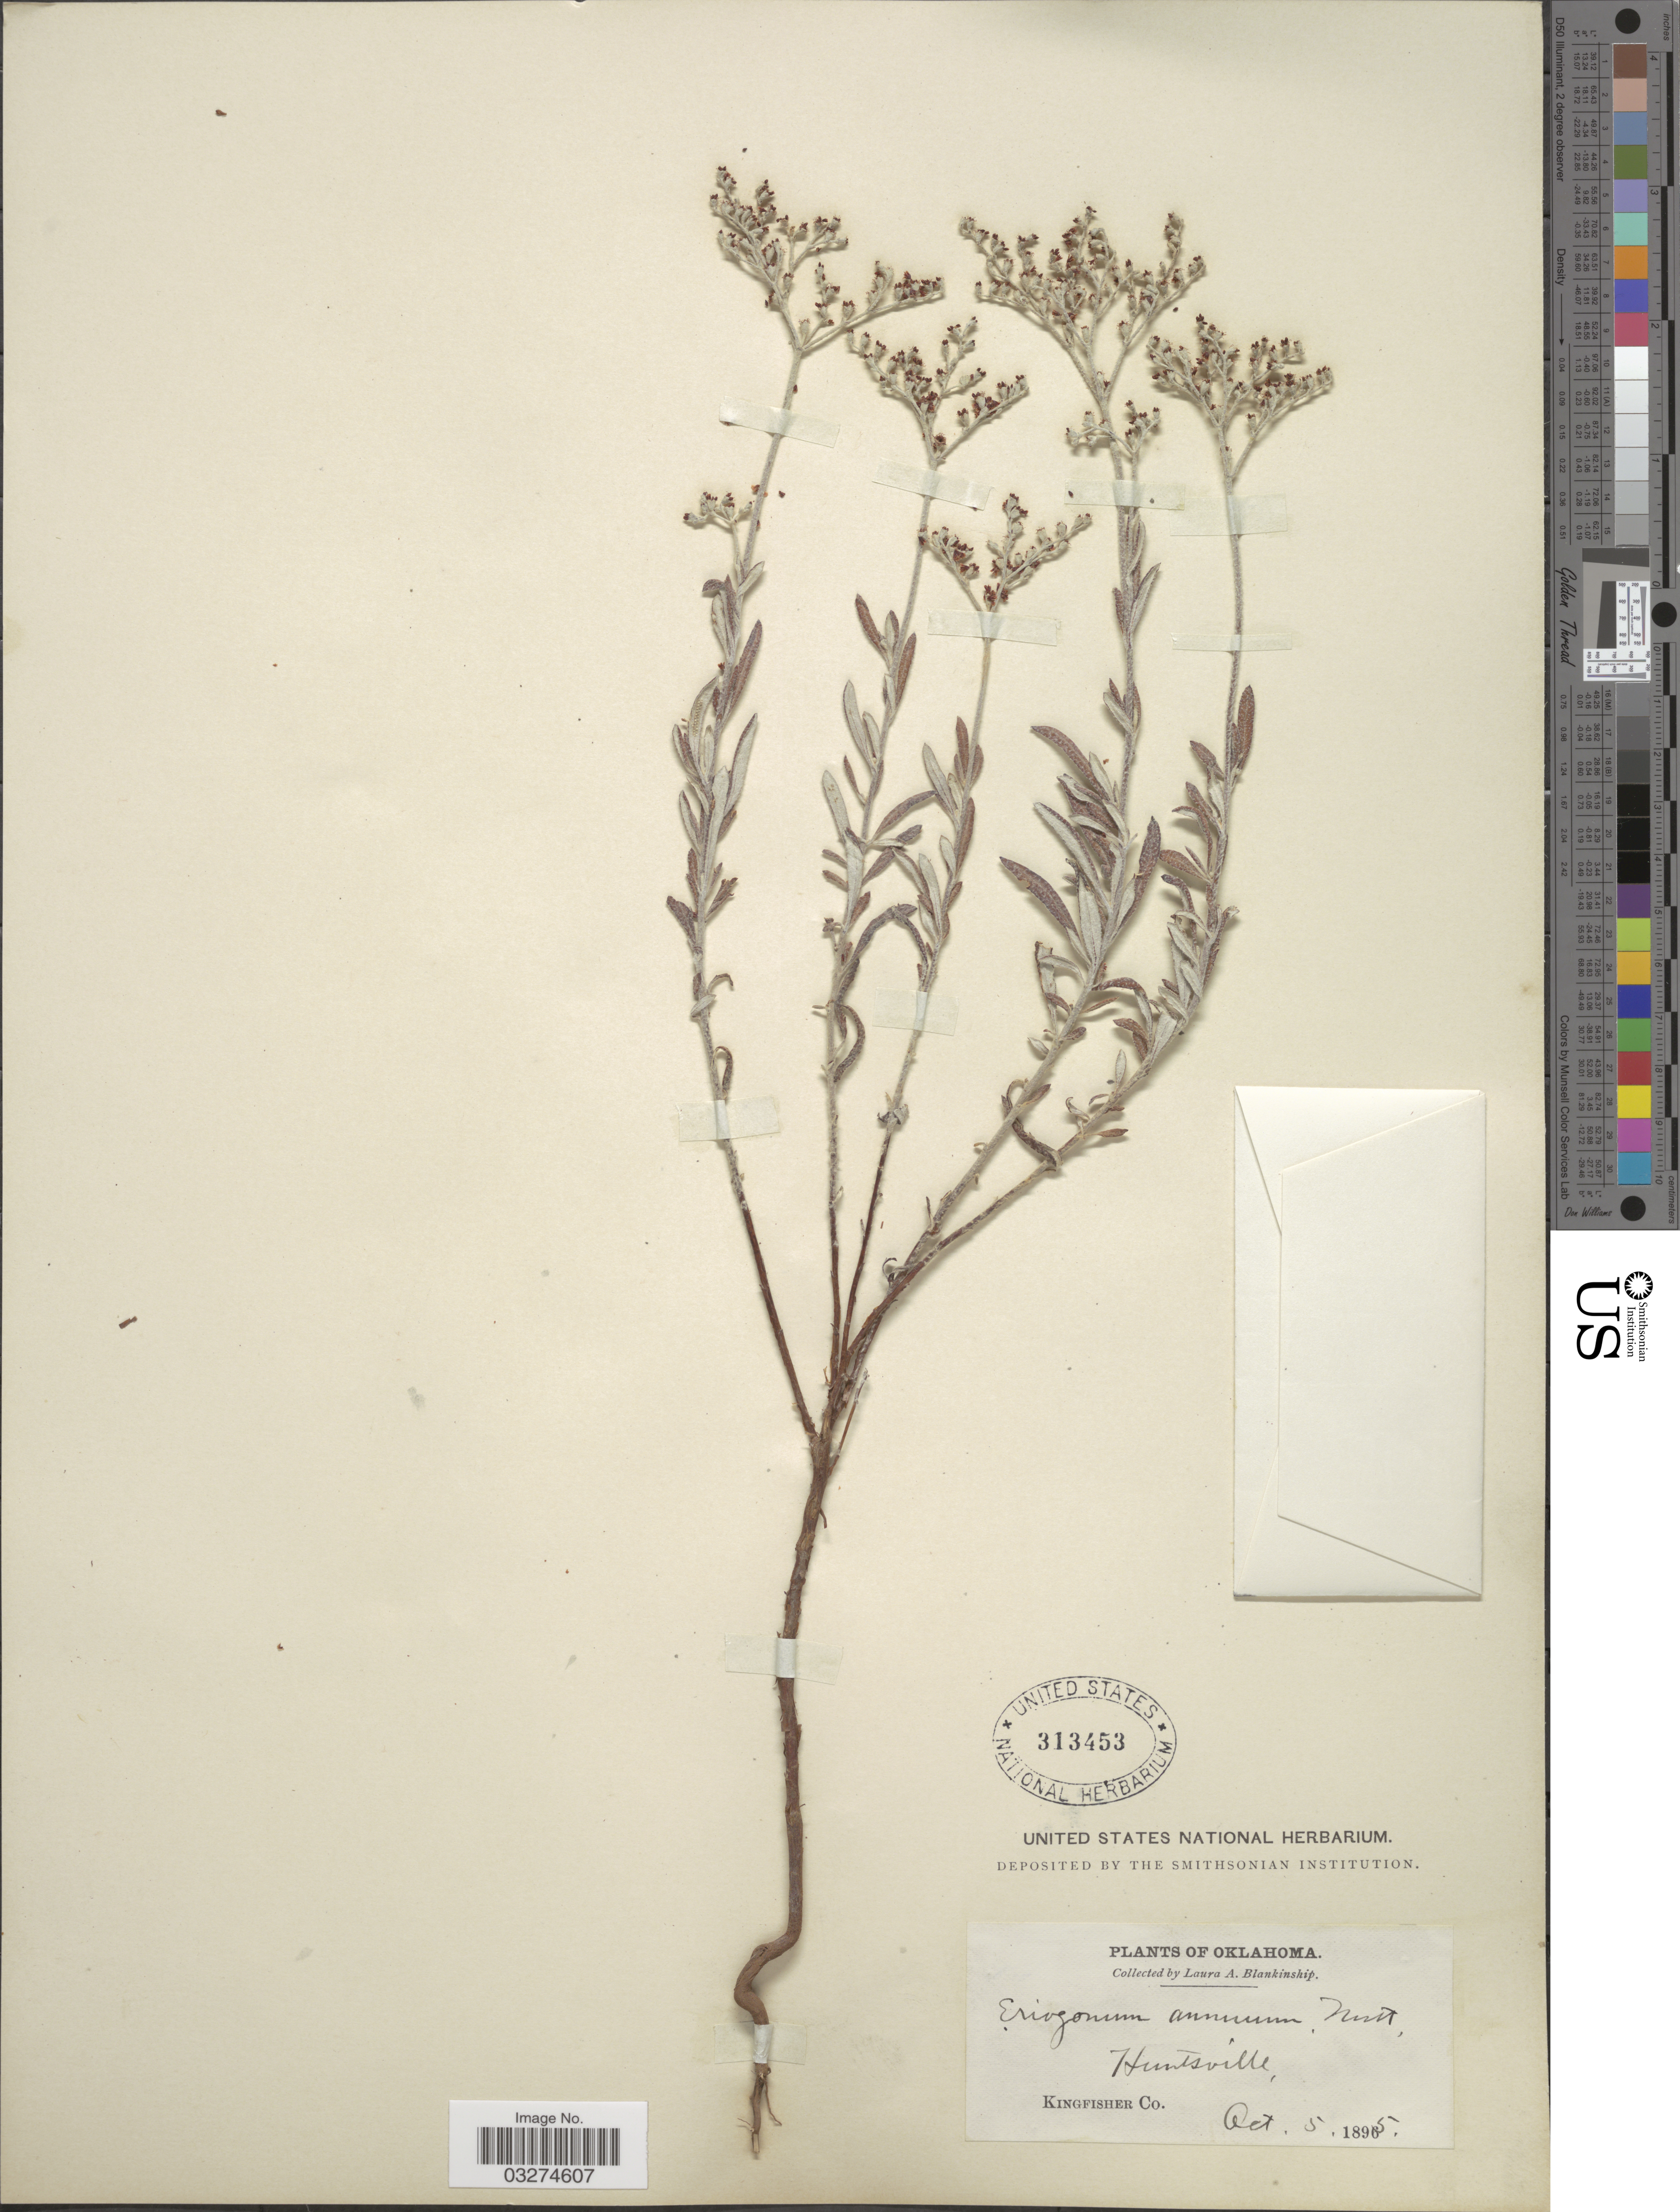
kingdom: Plantae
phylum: Tracheophyta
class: Magnoliopsida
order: Caryophyllales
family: Polygonaceae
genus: Eriogonum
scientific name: Eriogonum annuum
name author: Nutt.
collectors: L. A. Blankinship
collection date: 1895-10-05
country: United States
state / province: Oklahoma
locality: Huntsville. Kingfisher Co.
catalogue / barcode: US 313453